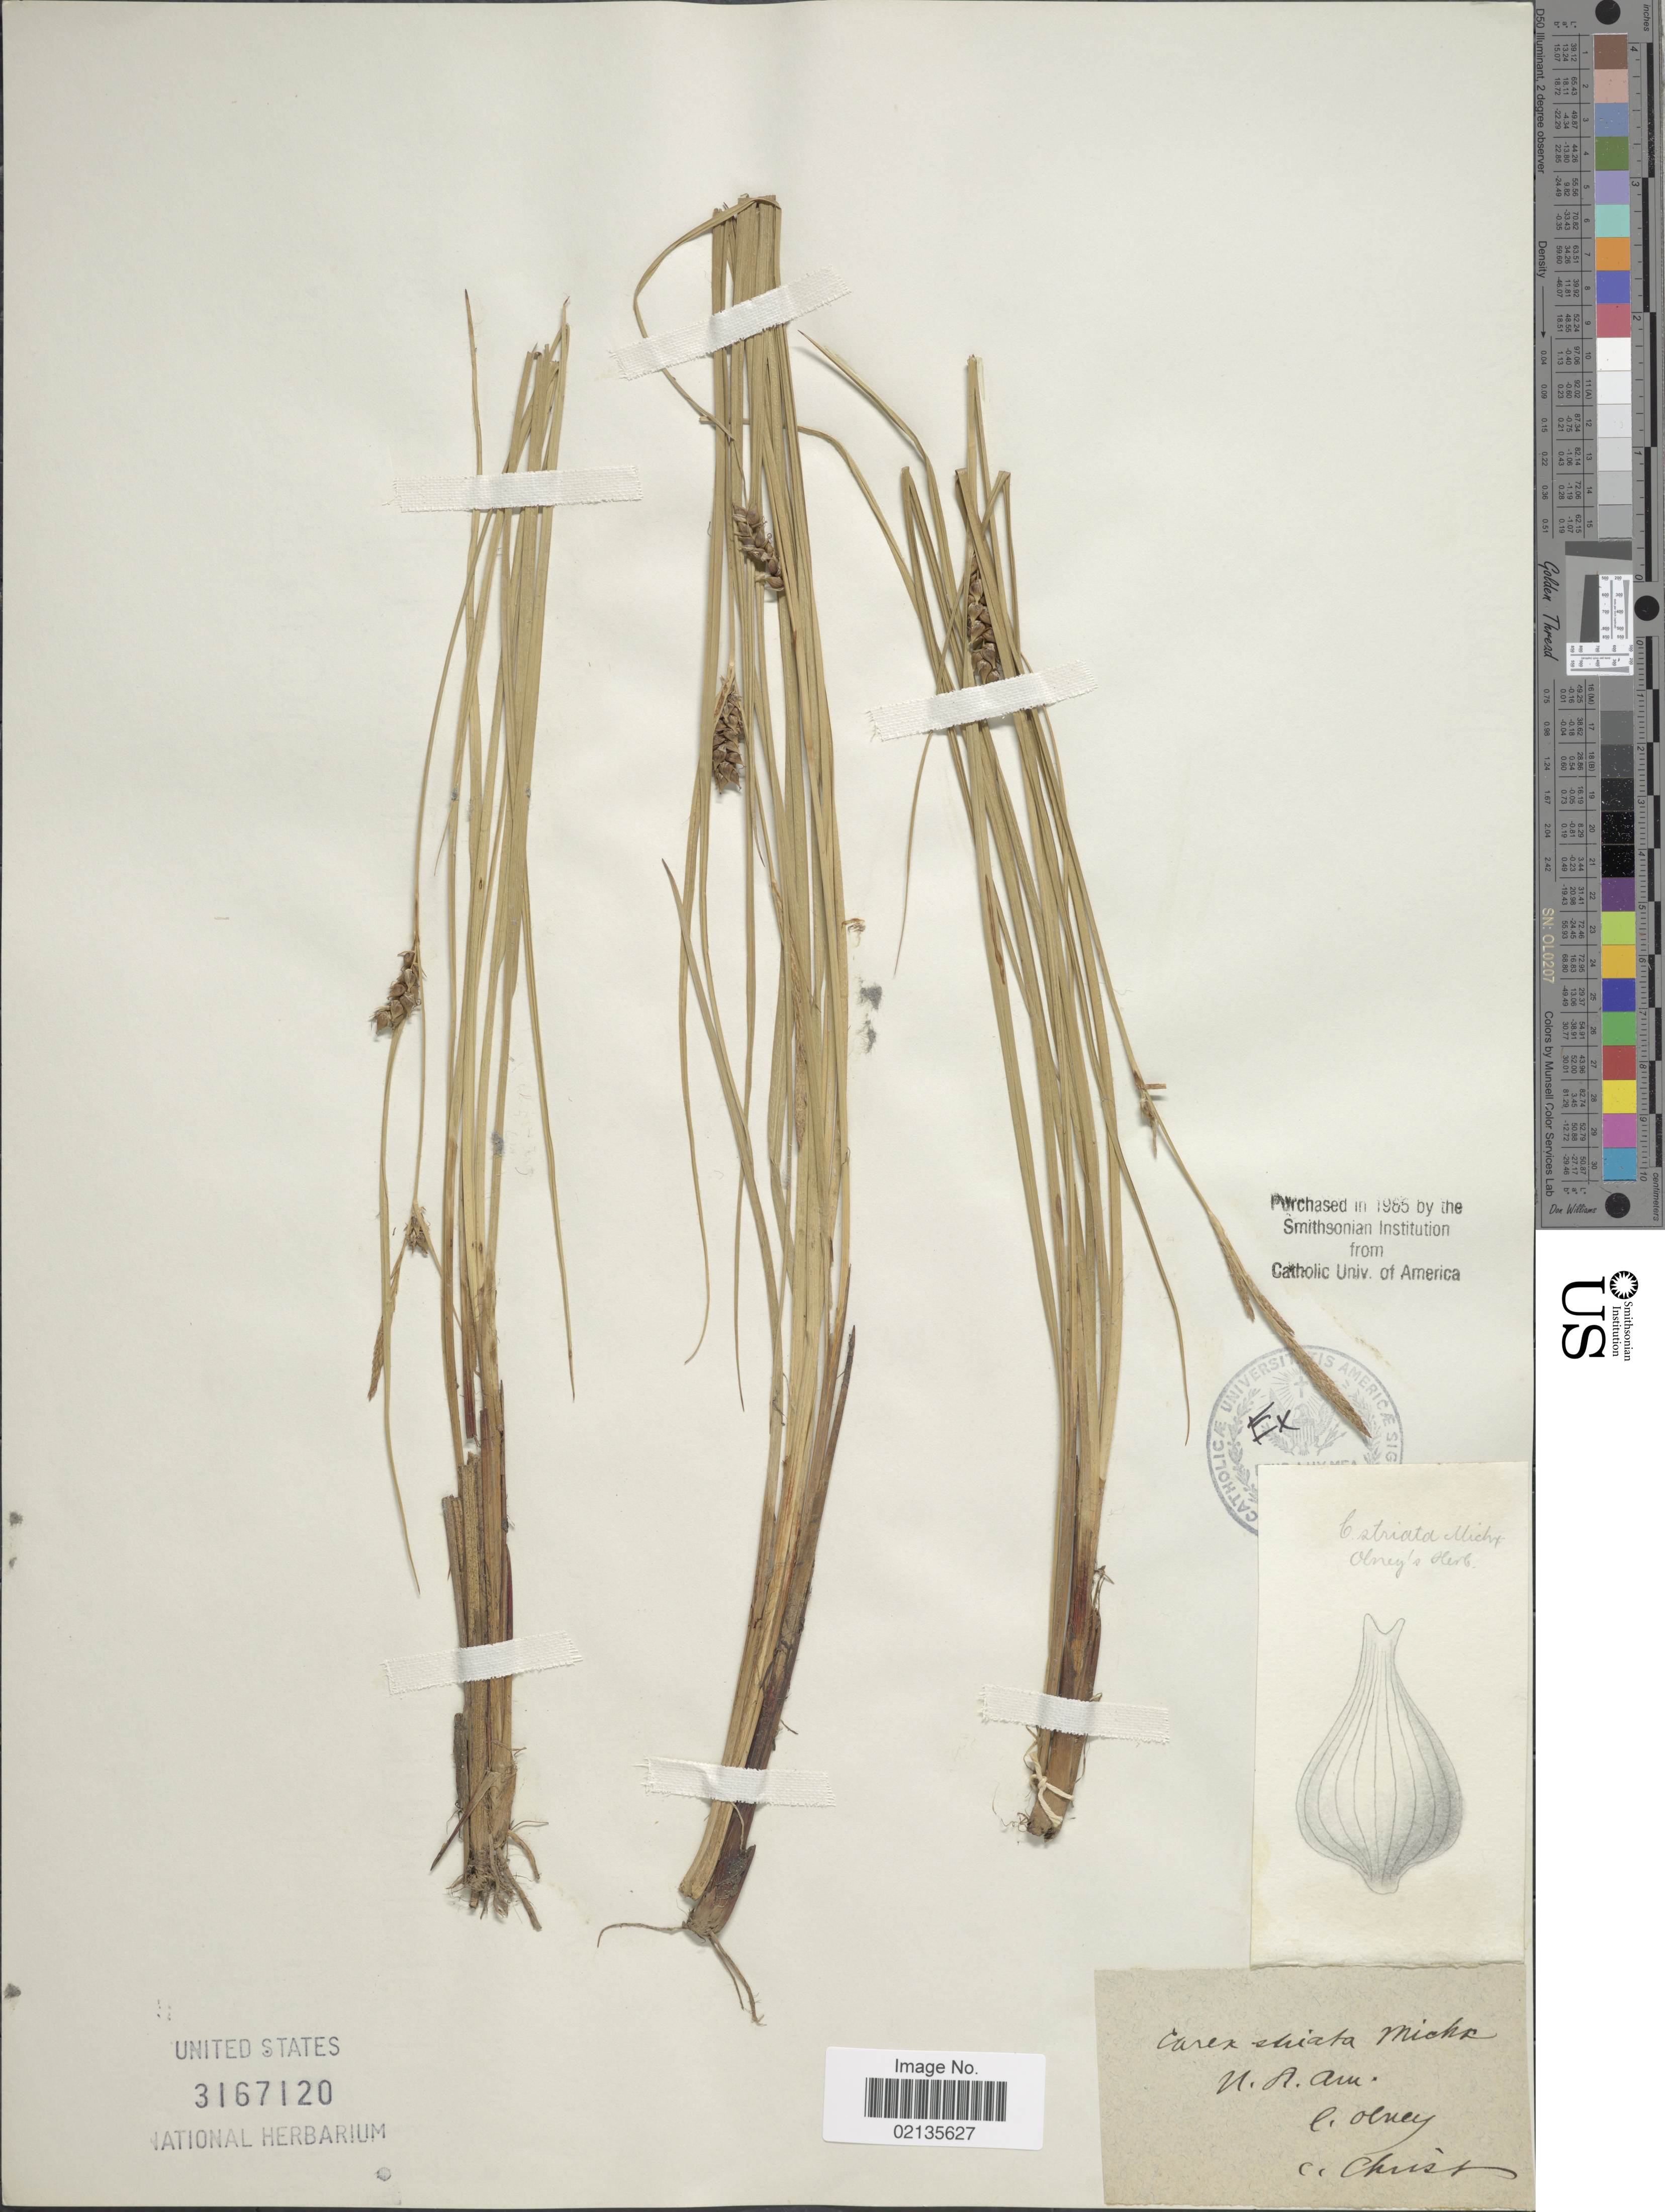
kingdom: Plantae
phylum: Tracheophyta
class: Liliopsida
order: Poales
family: Cyperaceae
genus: Carex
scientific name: Carex striata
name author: Michx.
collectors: Olney & C. Christ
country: United States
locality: N. R. Am.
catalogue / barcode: US 3167120